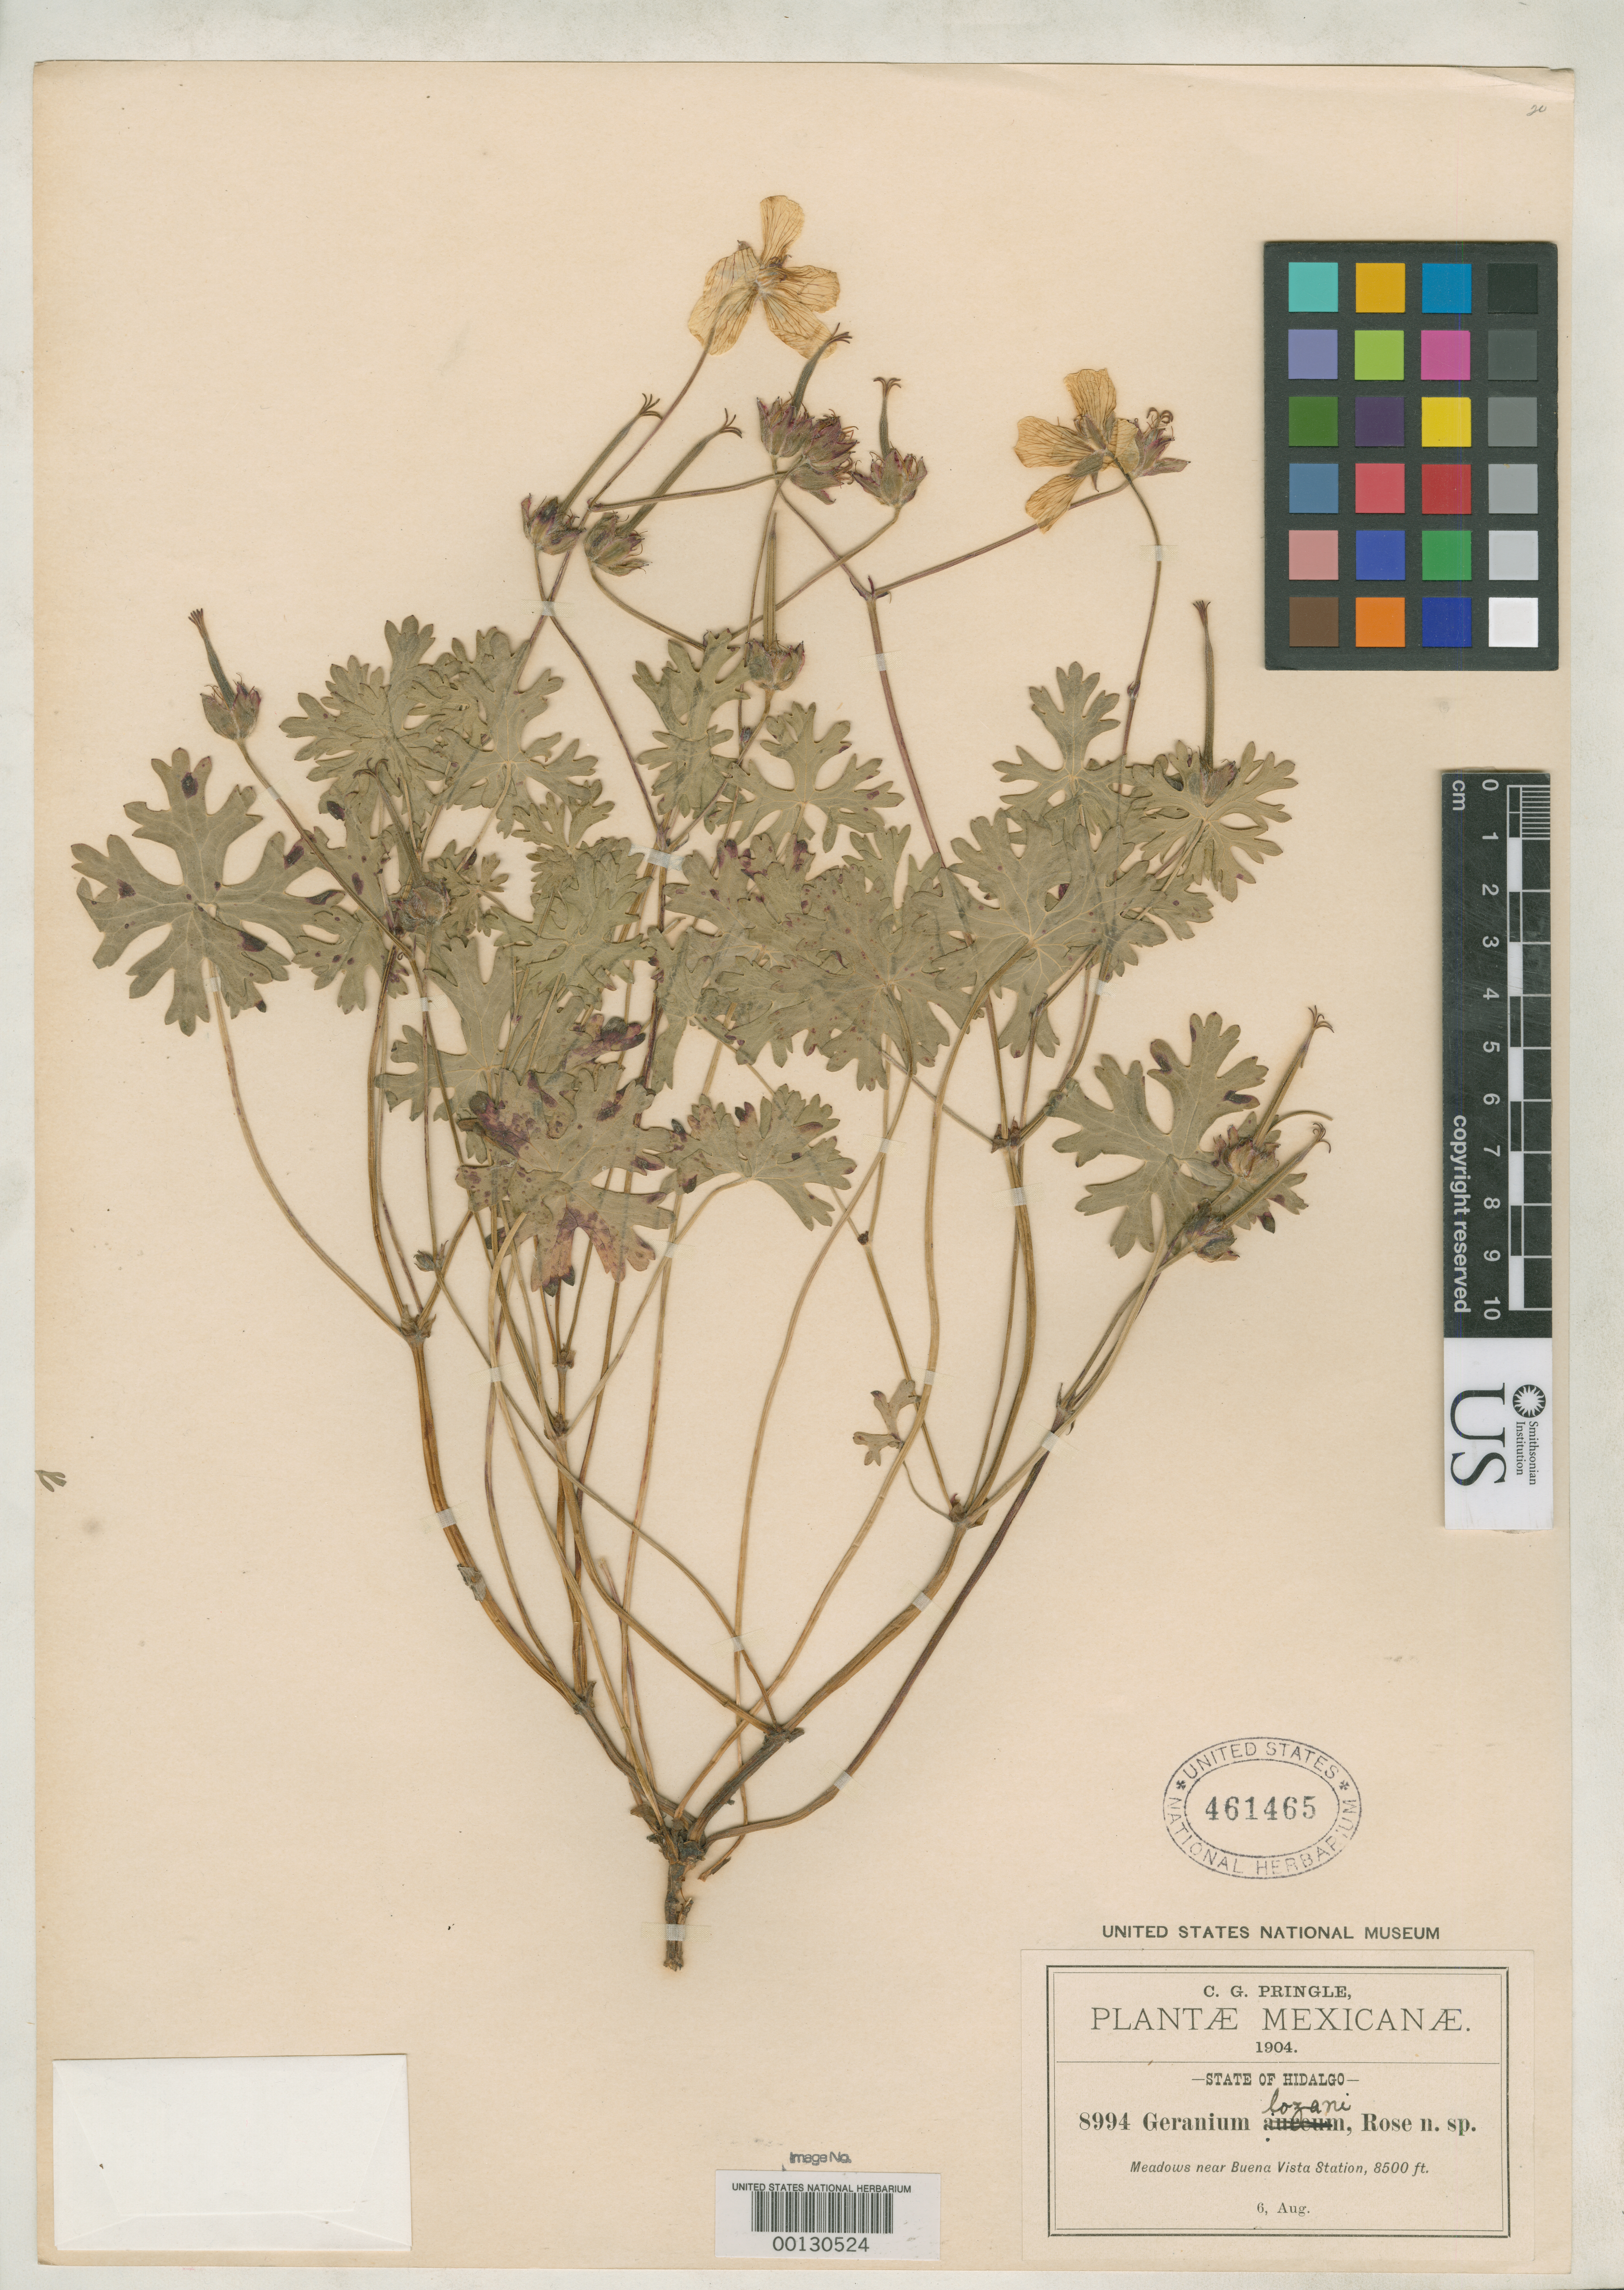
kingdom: Plantae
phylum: Tracheophyta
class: Magnoliopsida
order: Geraniales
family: Geraniaceae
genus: Geranium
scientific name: Geranium lozani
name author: Rose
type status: Holotype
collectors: C. G. Pringle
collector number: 8994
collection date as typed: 06 Aug 1904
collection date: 1904-08-06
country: Mexico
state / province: Hidalgo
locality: Near Buena Vista Station.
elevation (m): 2550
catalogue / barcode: US 461465